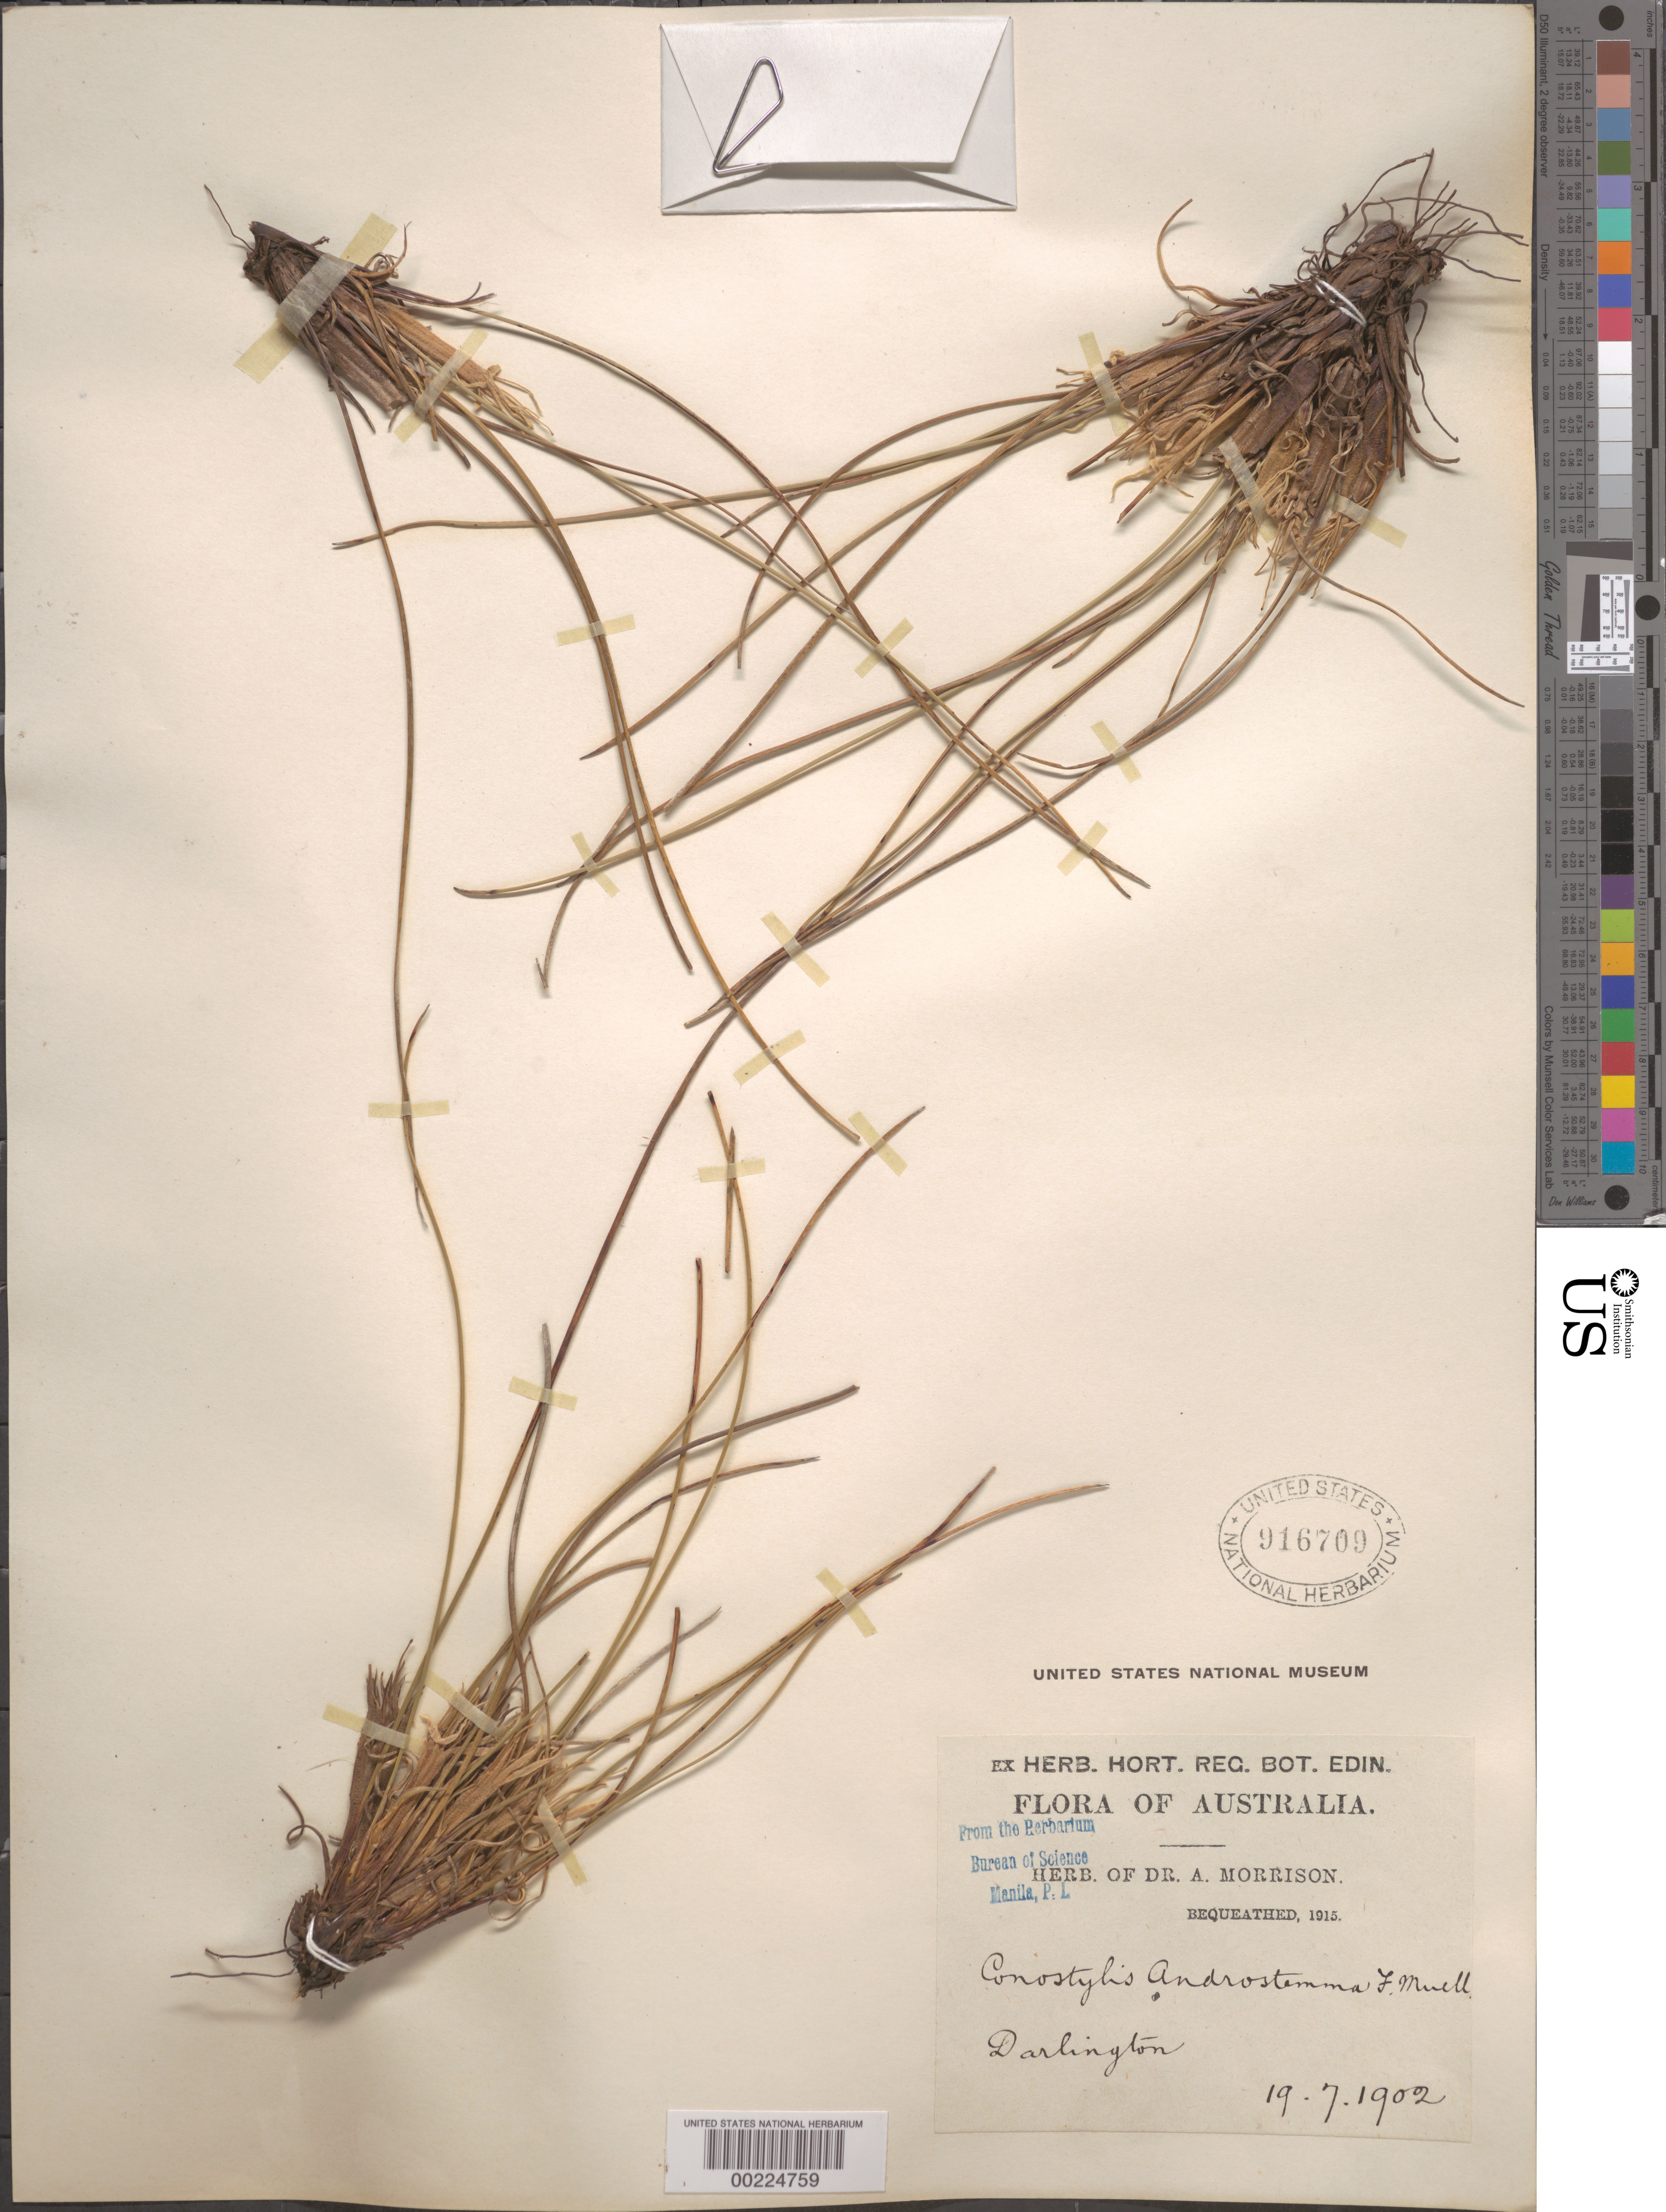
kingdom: Plantae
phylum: Tracheophyta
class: Liliopsida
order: Commelinales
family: Haemodoraceae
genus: Conostylis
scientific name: Conostylis androstemma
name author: F. Muell.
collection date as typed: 19 Jul 1902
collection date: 1902-07-19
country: Australia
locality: Darlington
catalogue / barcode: US 916709